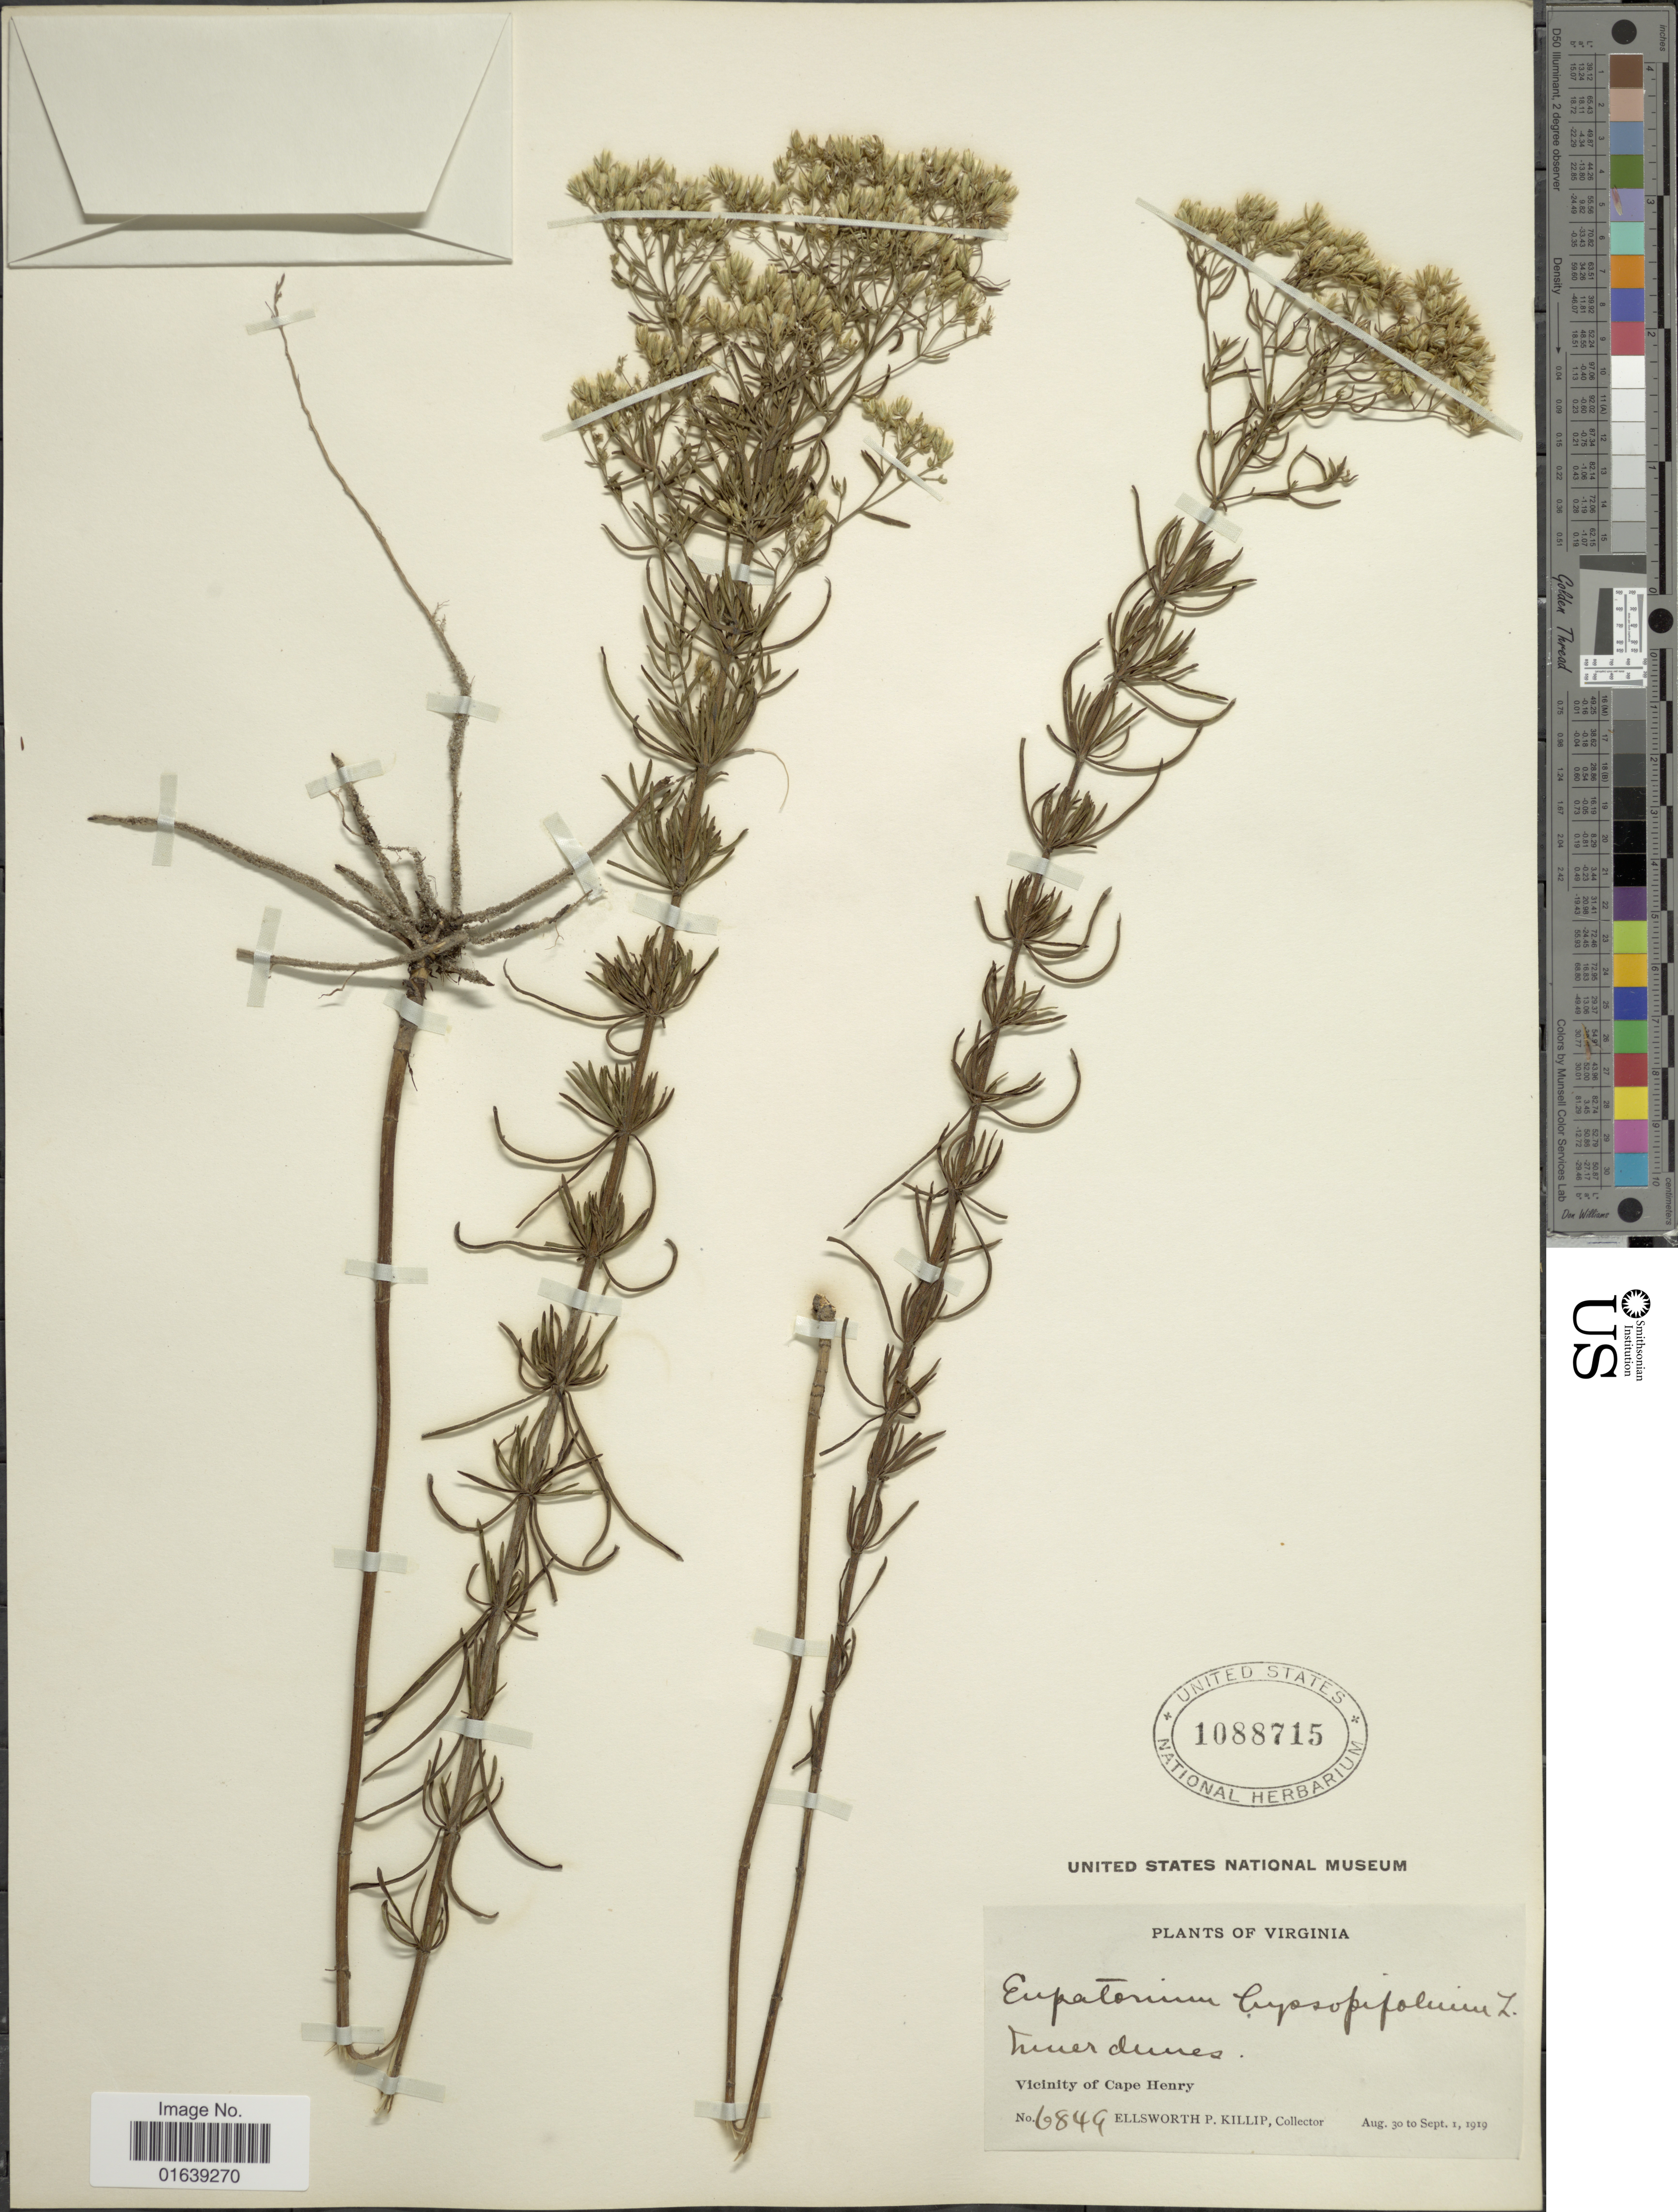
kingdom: Plantae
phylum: Tracheophyta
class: Magnoliopsida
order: Asterales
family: Asteraceae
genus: Eupatorium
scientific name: Eupatorium hyssopifolium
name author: L.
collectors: E. P. Killip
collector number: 6849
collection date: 1919-08-30/1919-09-01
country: United States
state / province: Virginia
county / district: City of Virginia Beach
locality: Virginia. Vicinity of Cape Henry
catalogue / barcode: US 1088715